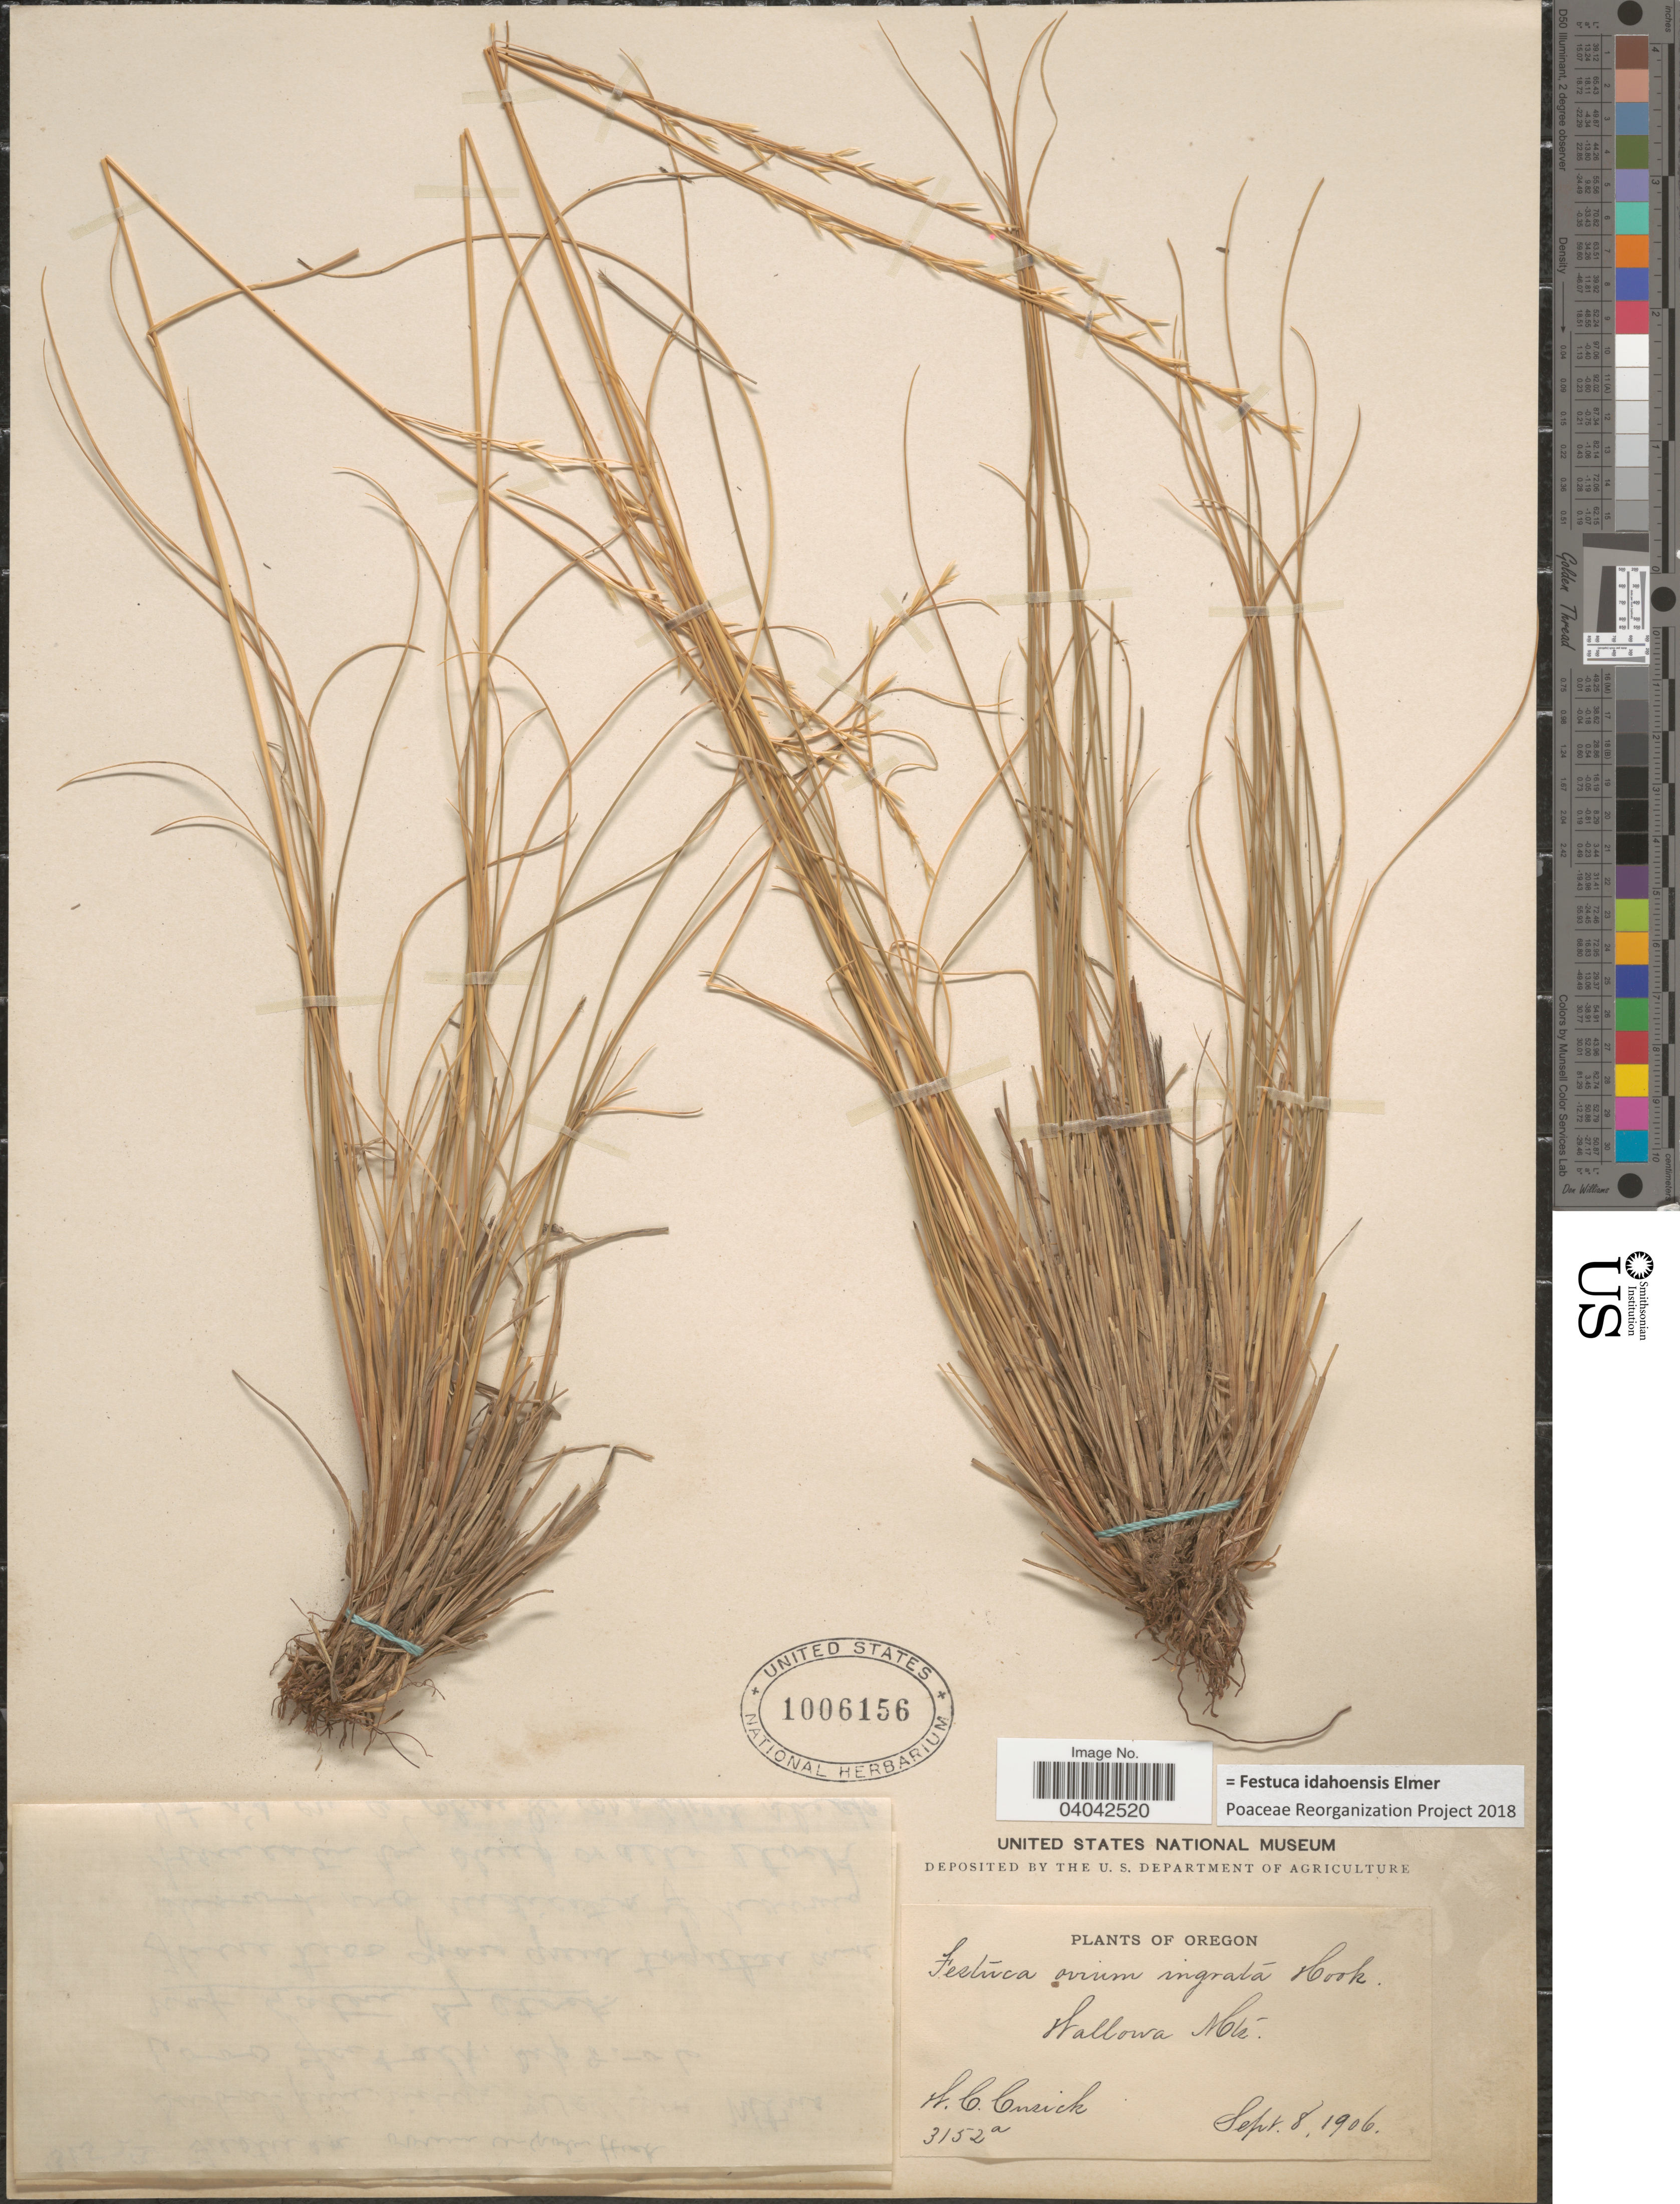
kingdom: Plantae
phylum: Tracheophyta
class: Liliopsida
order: Poales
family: Poaceae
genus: Festuca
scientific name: Festuca idahoensis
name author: Elmer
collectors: W. C. Cusick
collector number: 3152a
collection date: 1906-09-08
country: United States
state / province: Oregon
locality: Wallowa Mts.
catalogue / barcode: US 1006156